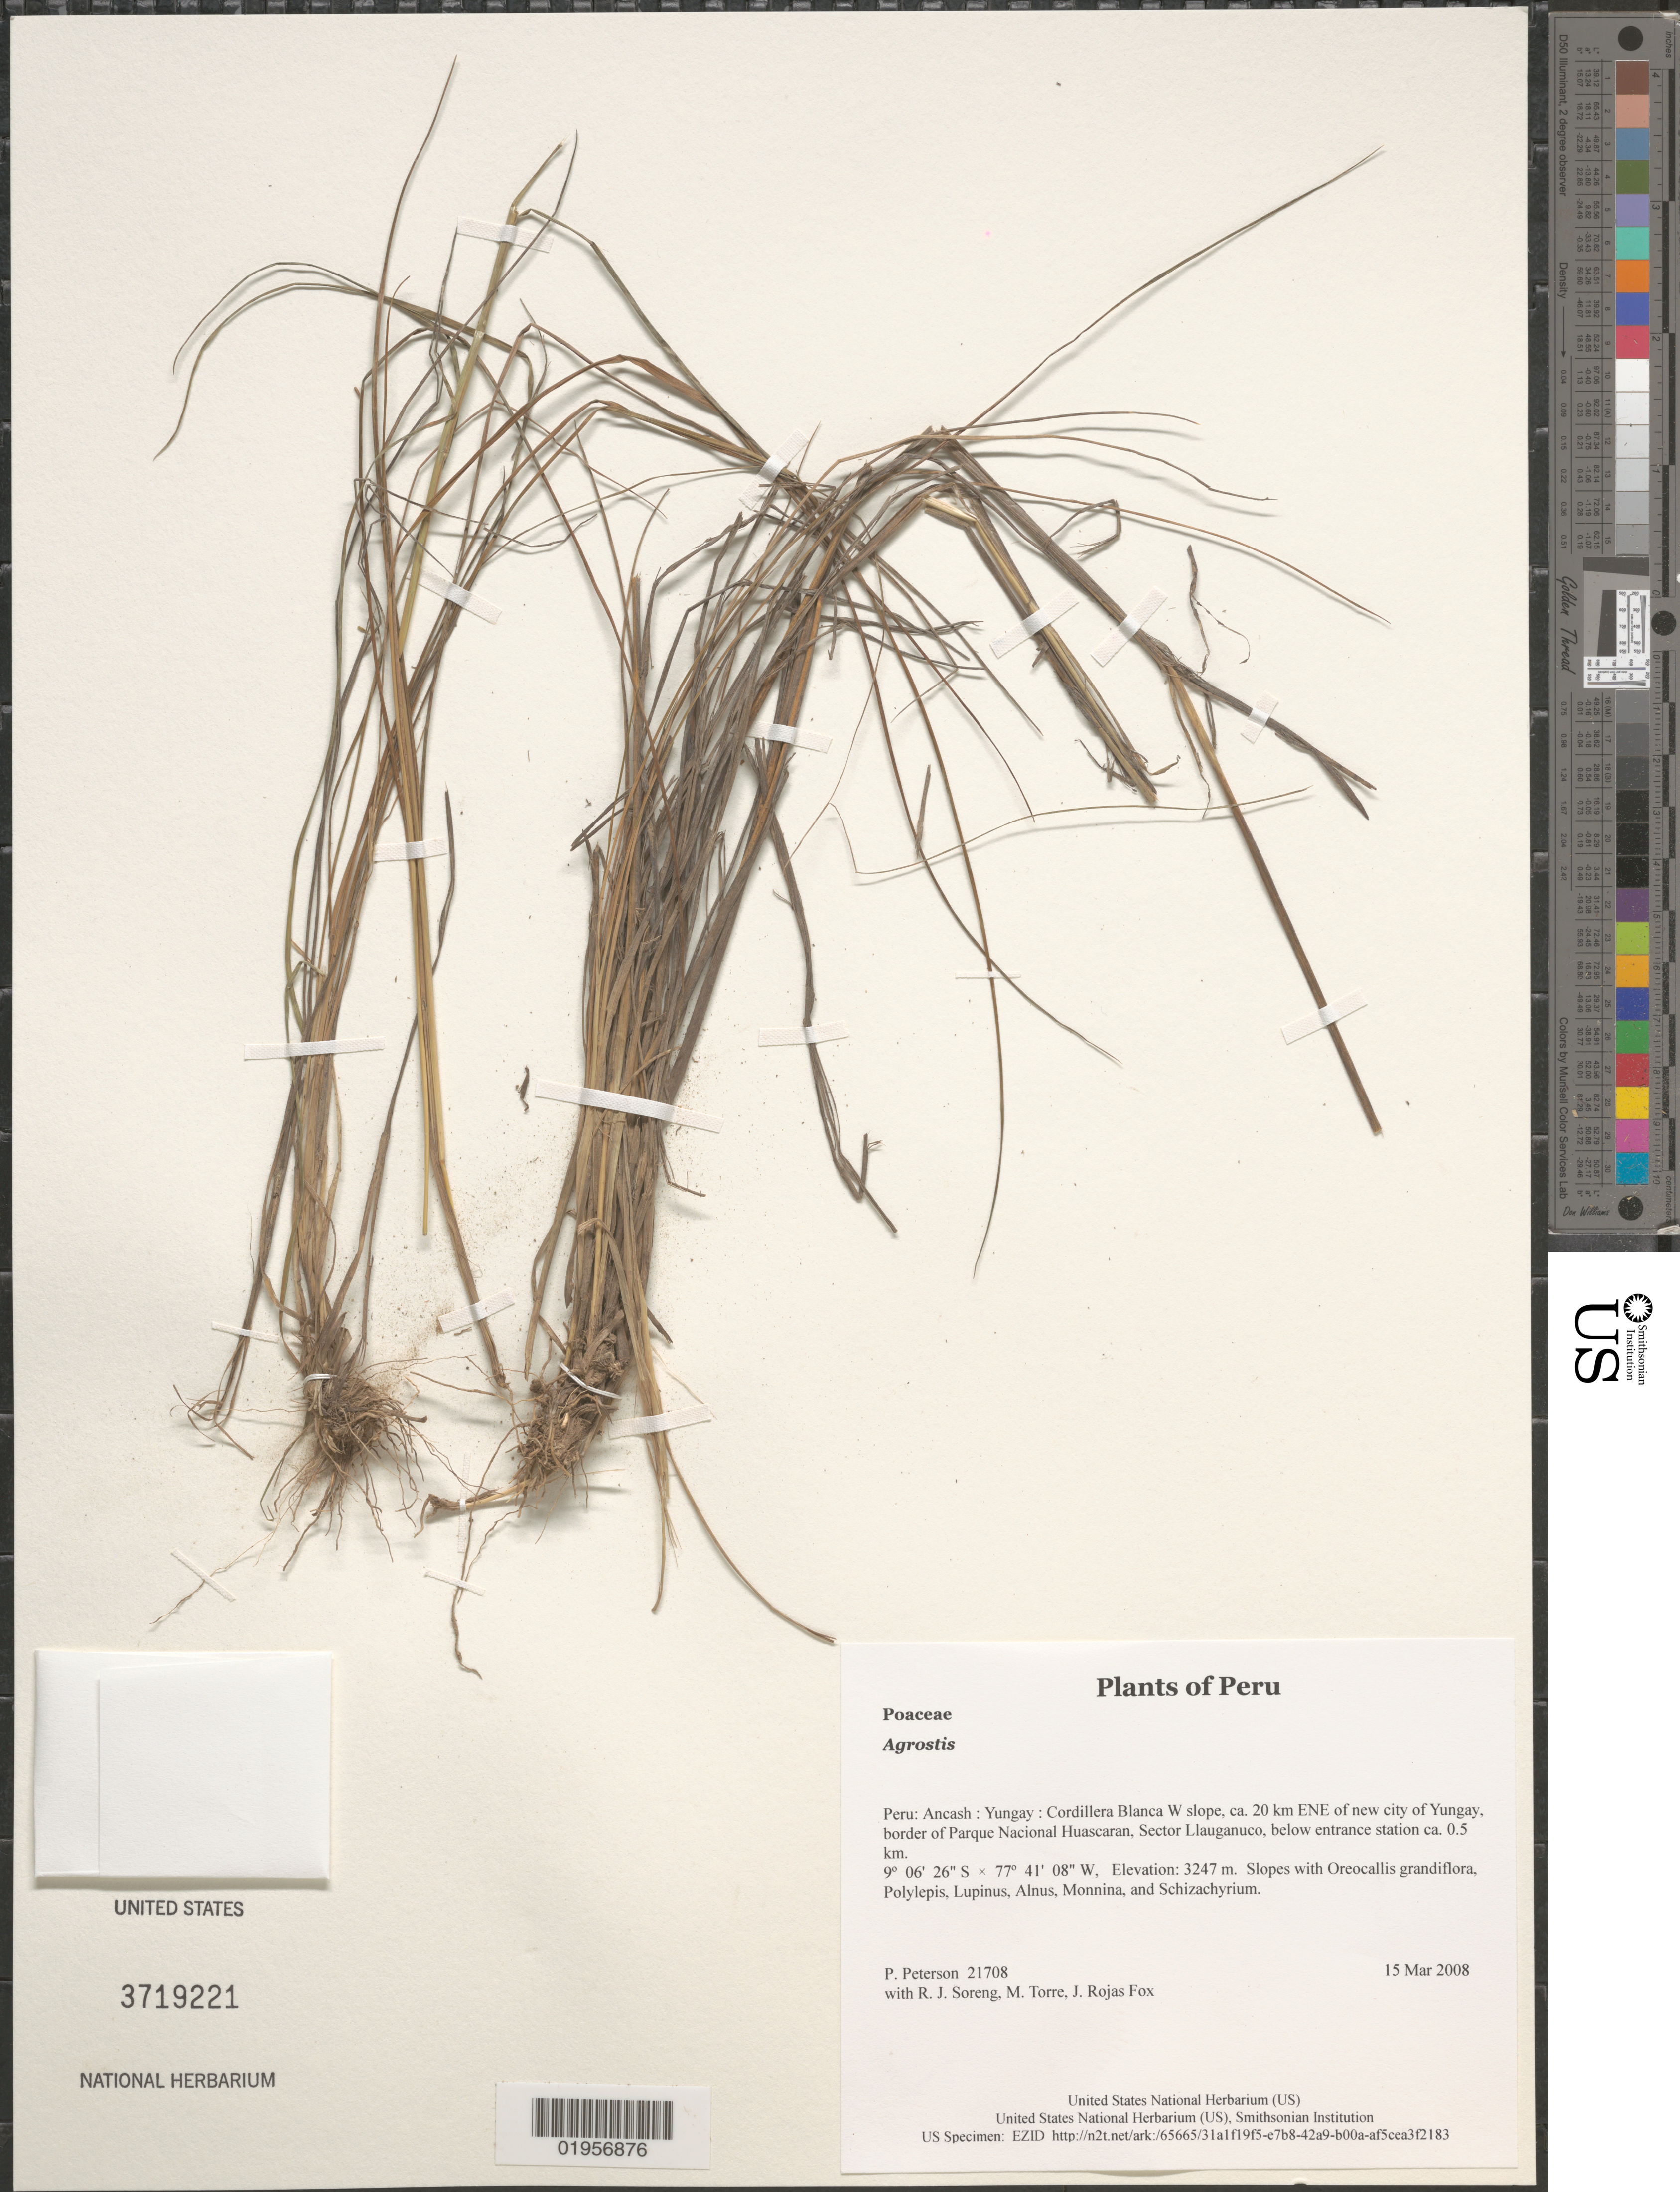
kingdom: Plantae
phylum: Tracheophyta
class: Liliopsida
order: Poales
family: Poaceae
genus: Agrostis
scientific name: Agrostis sp.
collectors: P. M. Peterson, R. J. Soreng, M. Torre & J. Rojas Fox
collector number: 21708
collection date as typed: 15 Mar 2008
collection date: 2008-03-15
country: Peru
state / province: Ancash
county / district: Yungay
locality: Cordillera Blanca W slope, ca. 20 km ENE of new city of Yungay, border of Parque Nacional Huascaran, Sector Llauganuco, below entrance station ca. 0.5 km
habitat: Slopes with Oreocallis grandiflora, Polylepis, Lupinus, Alnus, Monnina, and Schizachyrium.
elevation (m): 3247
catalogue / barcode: US 3719221